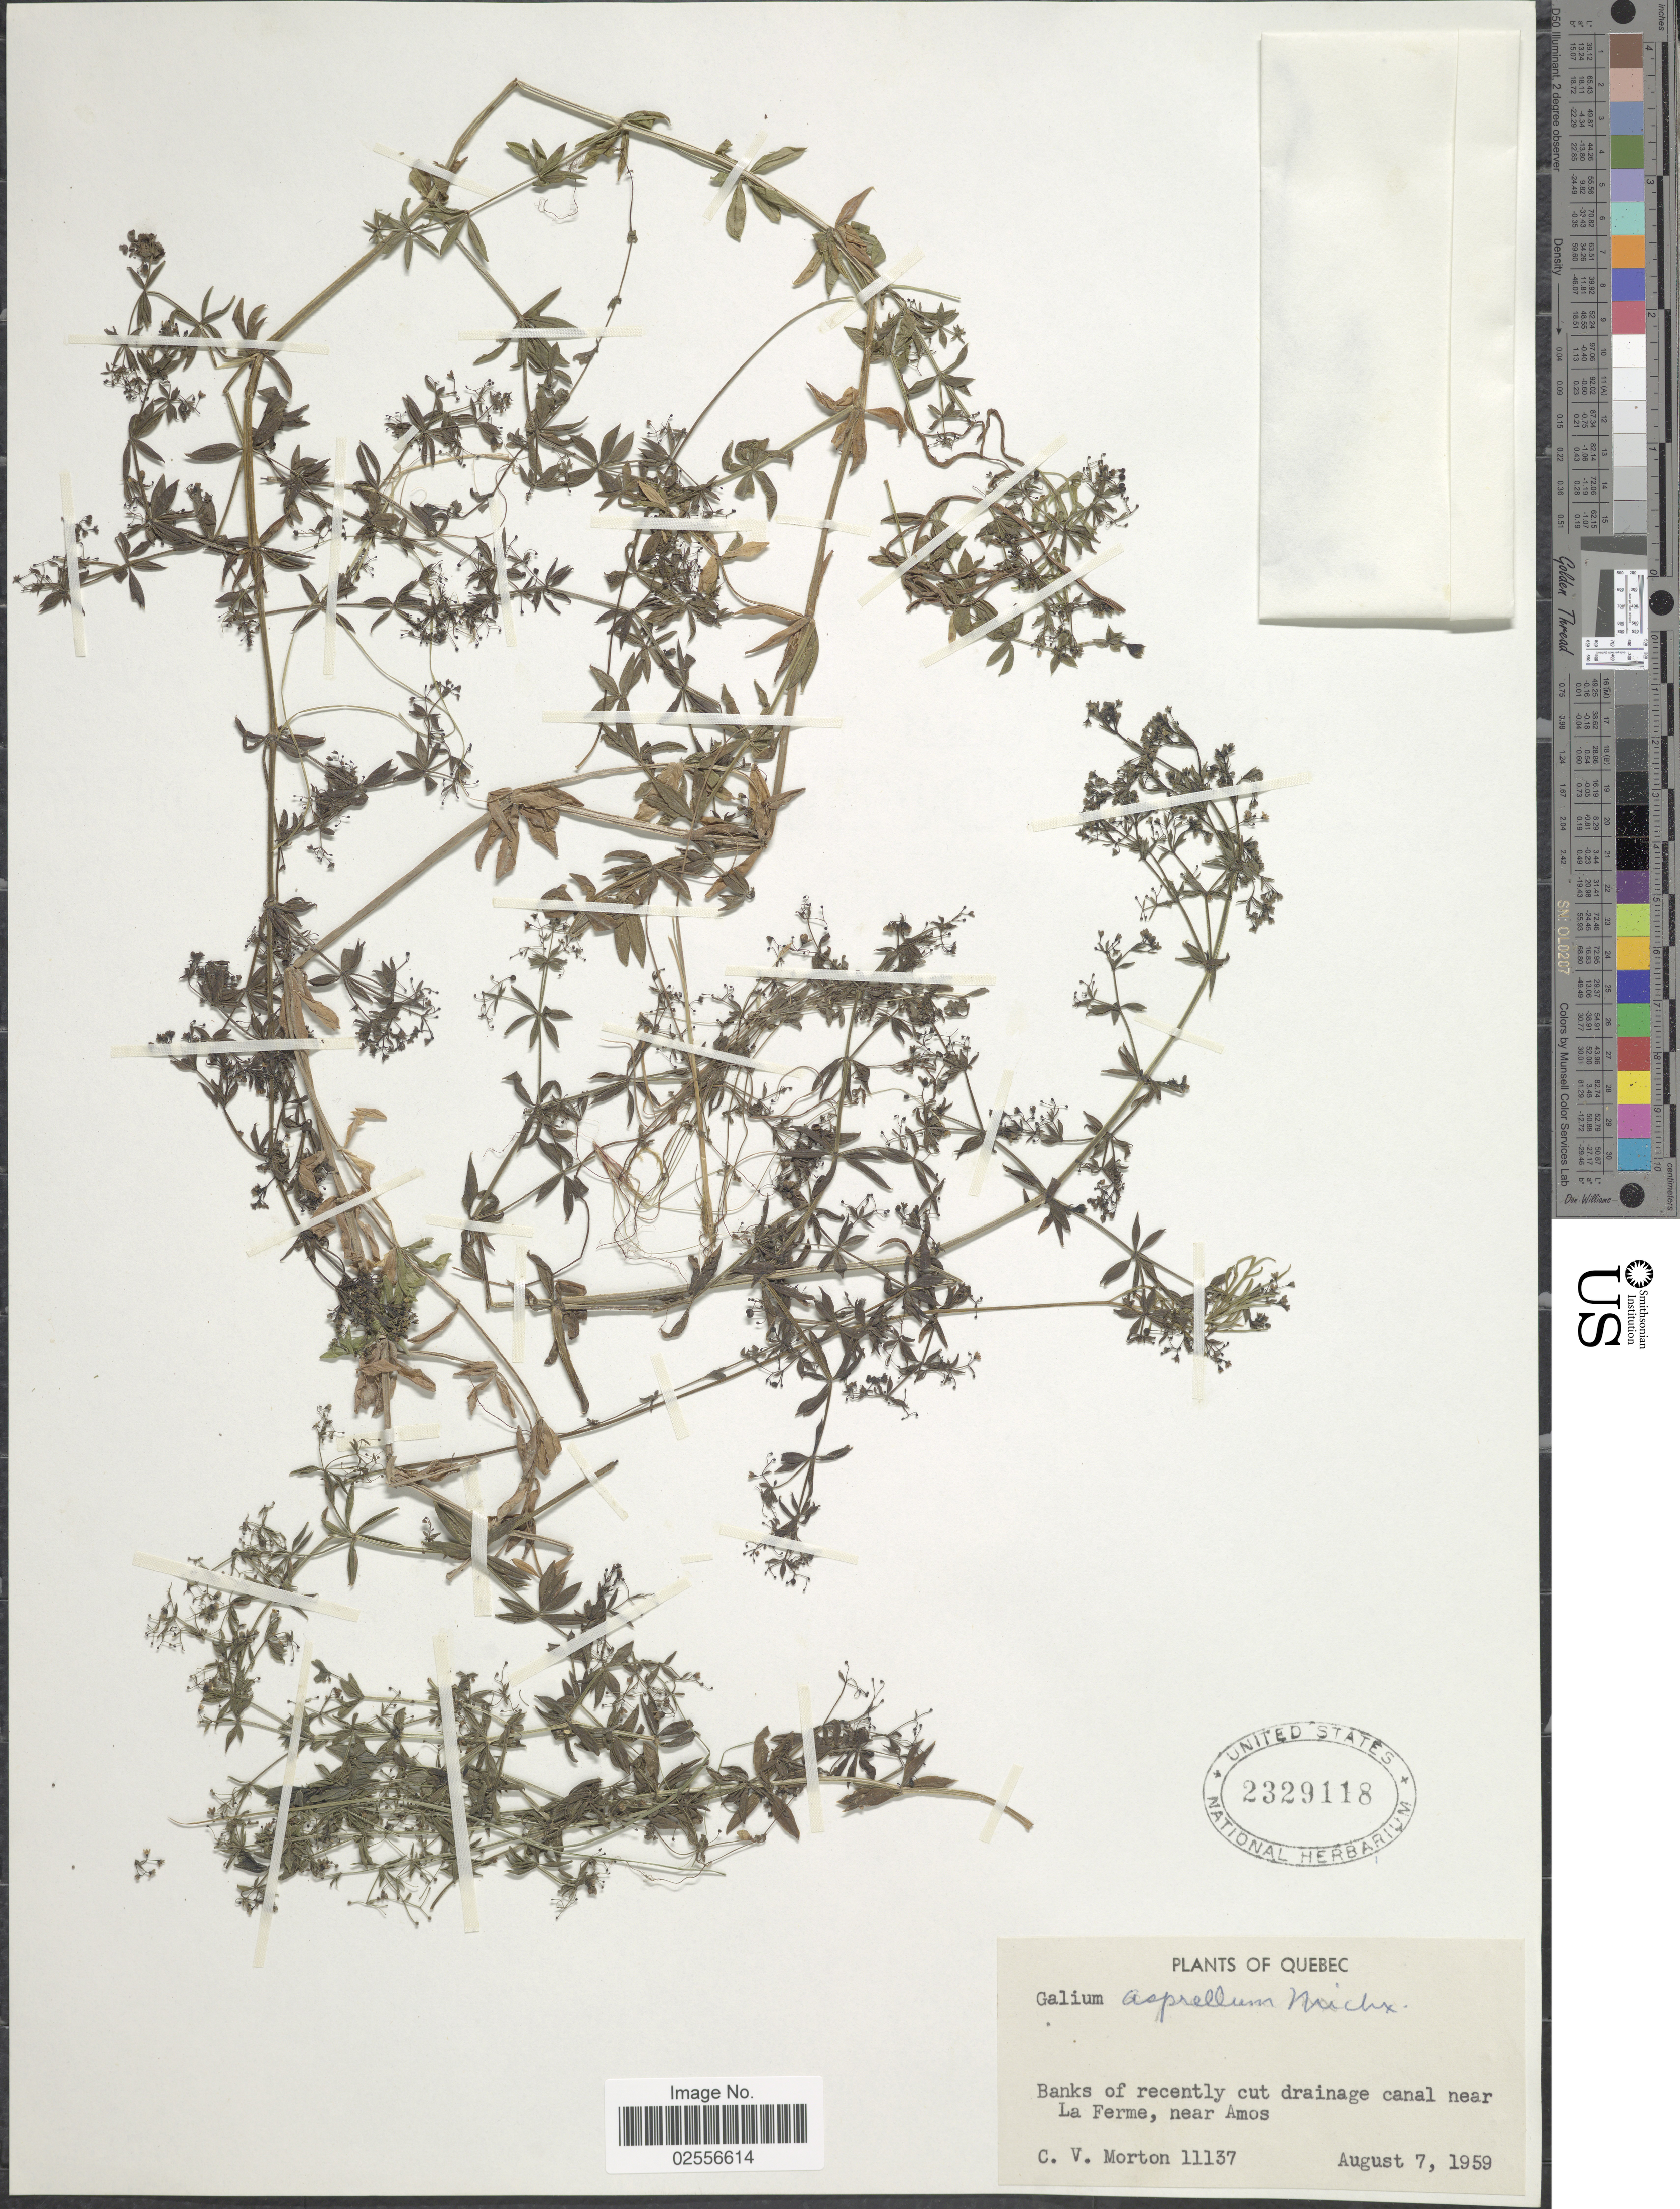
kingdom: Plantae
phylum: Tracheophyta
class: Magnoliopsida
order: Gentianales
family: Rubiaceae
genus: Galium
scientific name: Galium asprellum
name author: Michx.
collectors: C. V. Morton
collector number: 11137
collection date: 1959-08-07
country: Canada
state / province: Quebec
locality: Banks of recently cut drainage canal near La Ferme, near Amos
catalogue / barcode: US 2329118